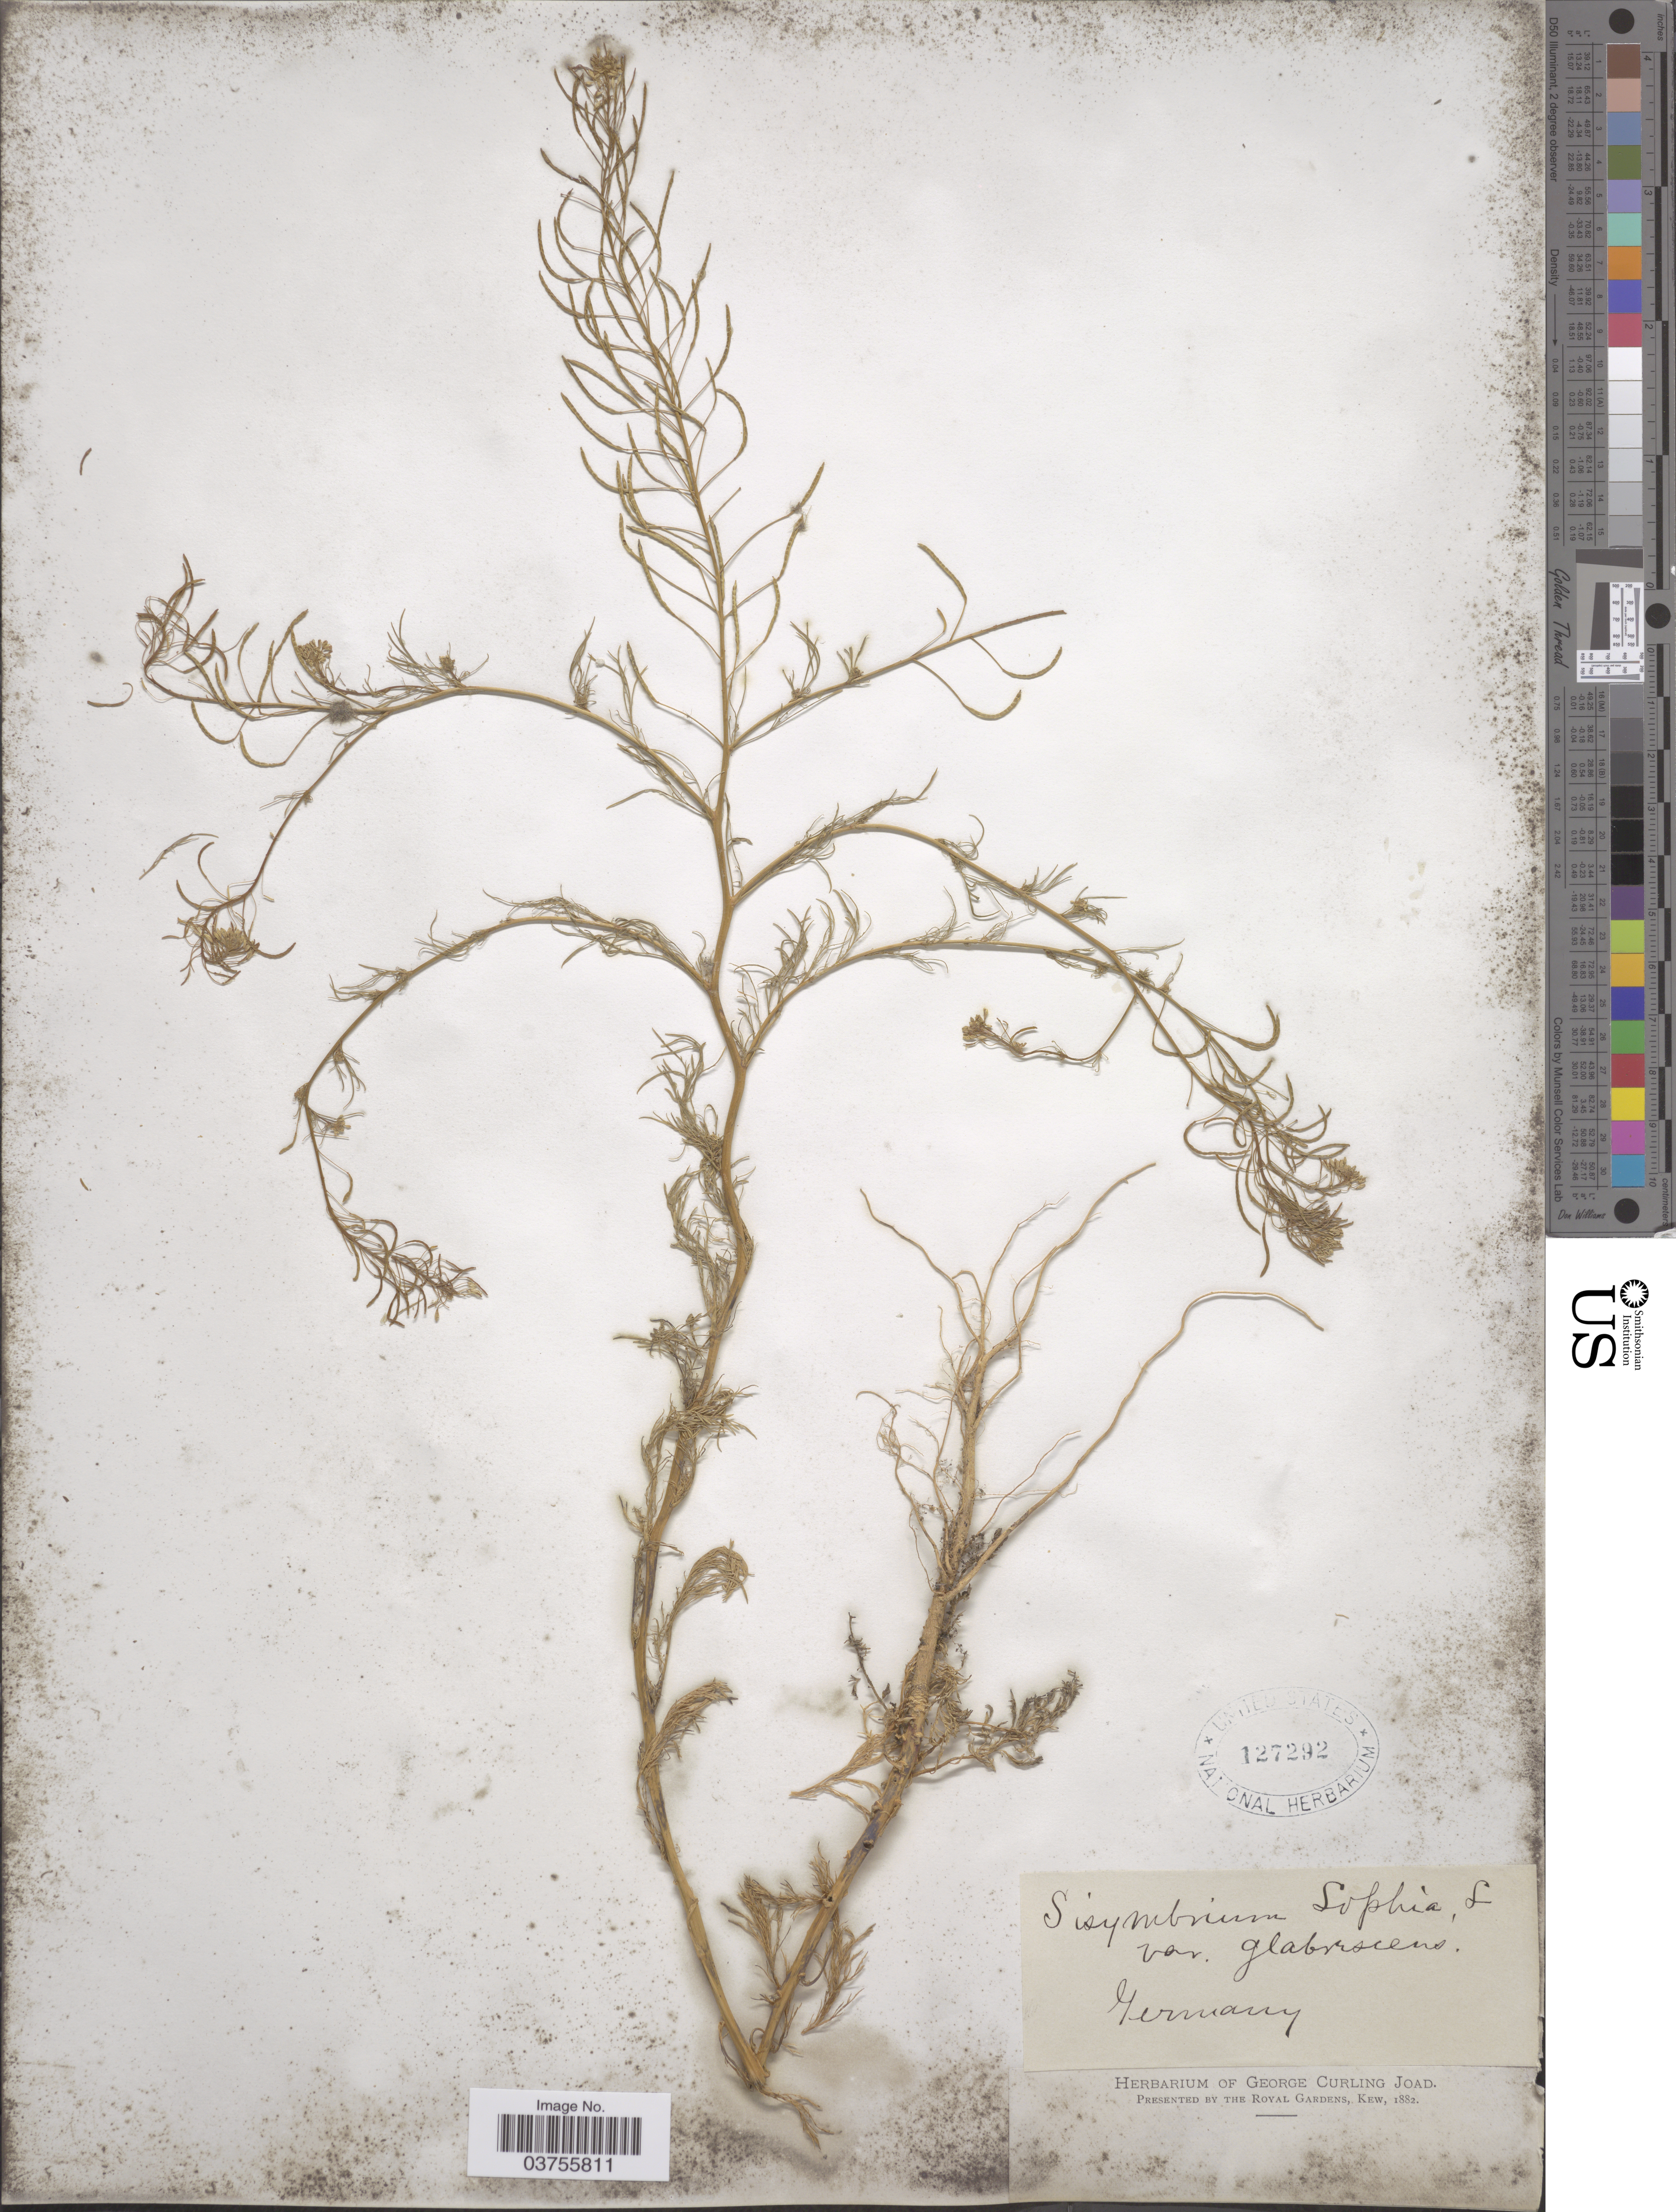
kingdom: Plantae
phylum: Tracheophyta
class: Magnoliopsida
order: Brassicales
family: Brassicaceae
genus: Sophia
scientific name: Sophia sophia (L.) Britton nom. illeg. (tautonym)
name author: (L.) Britton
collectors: ex herb. George Curling Joad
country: Germany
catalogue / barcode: US 127292